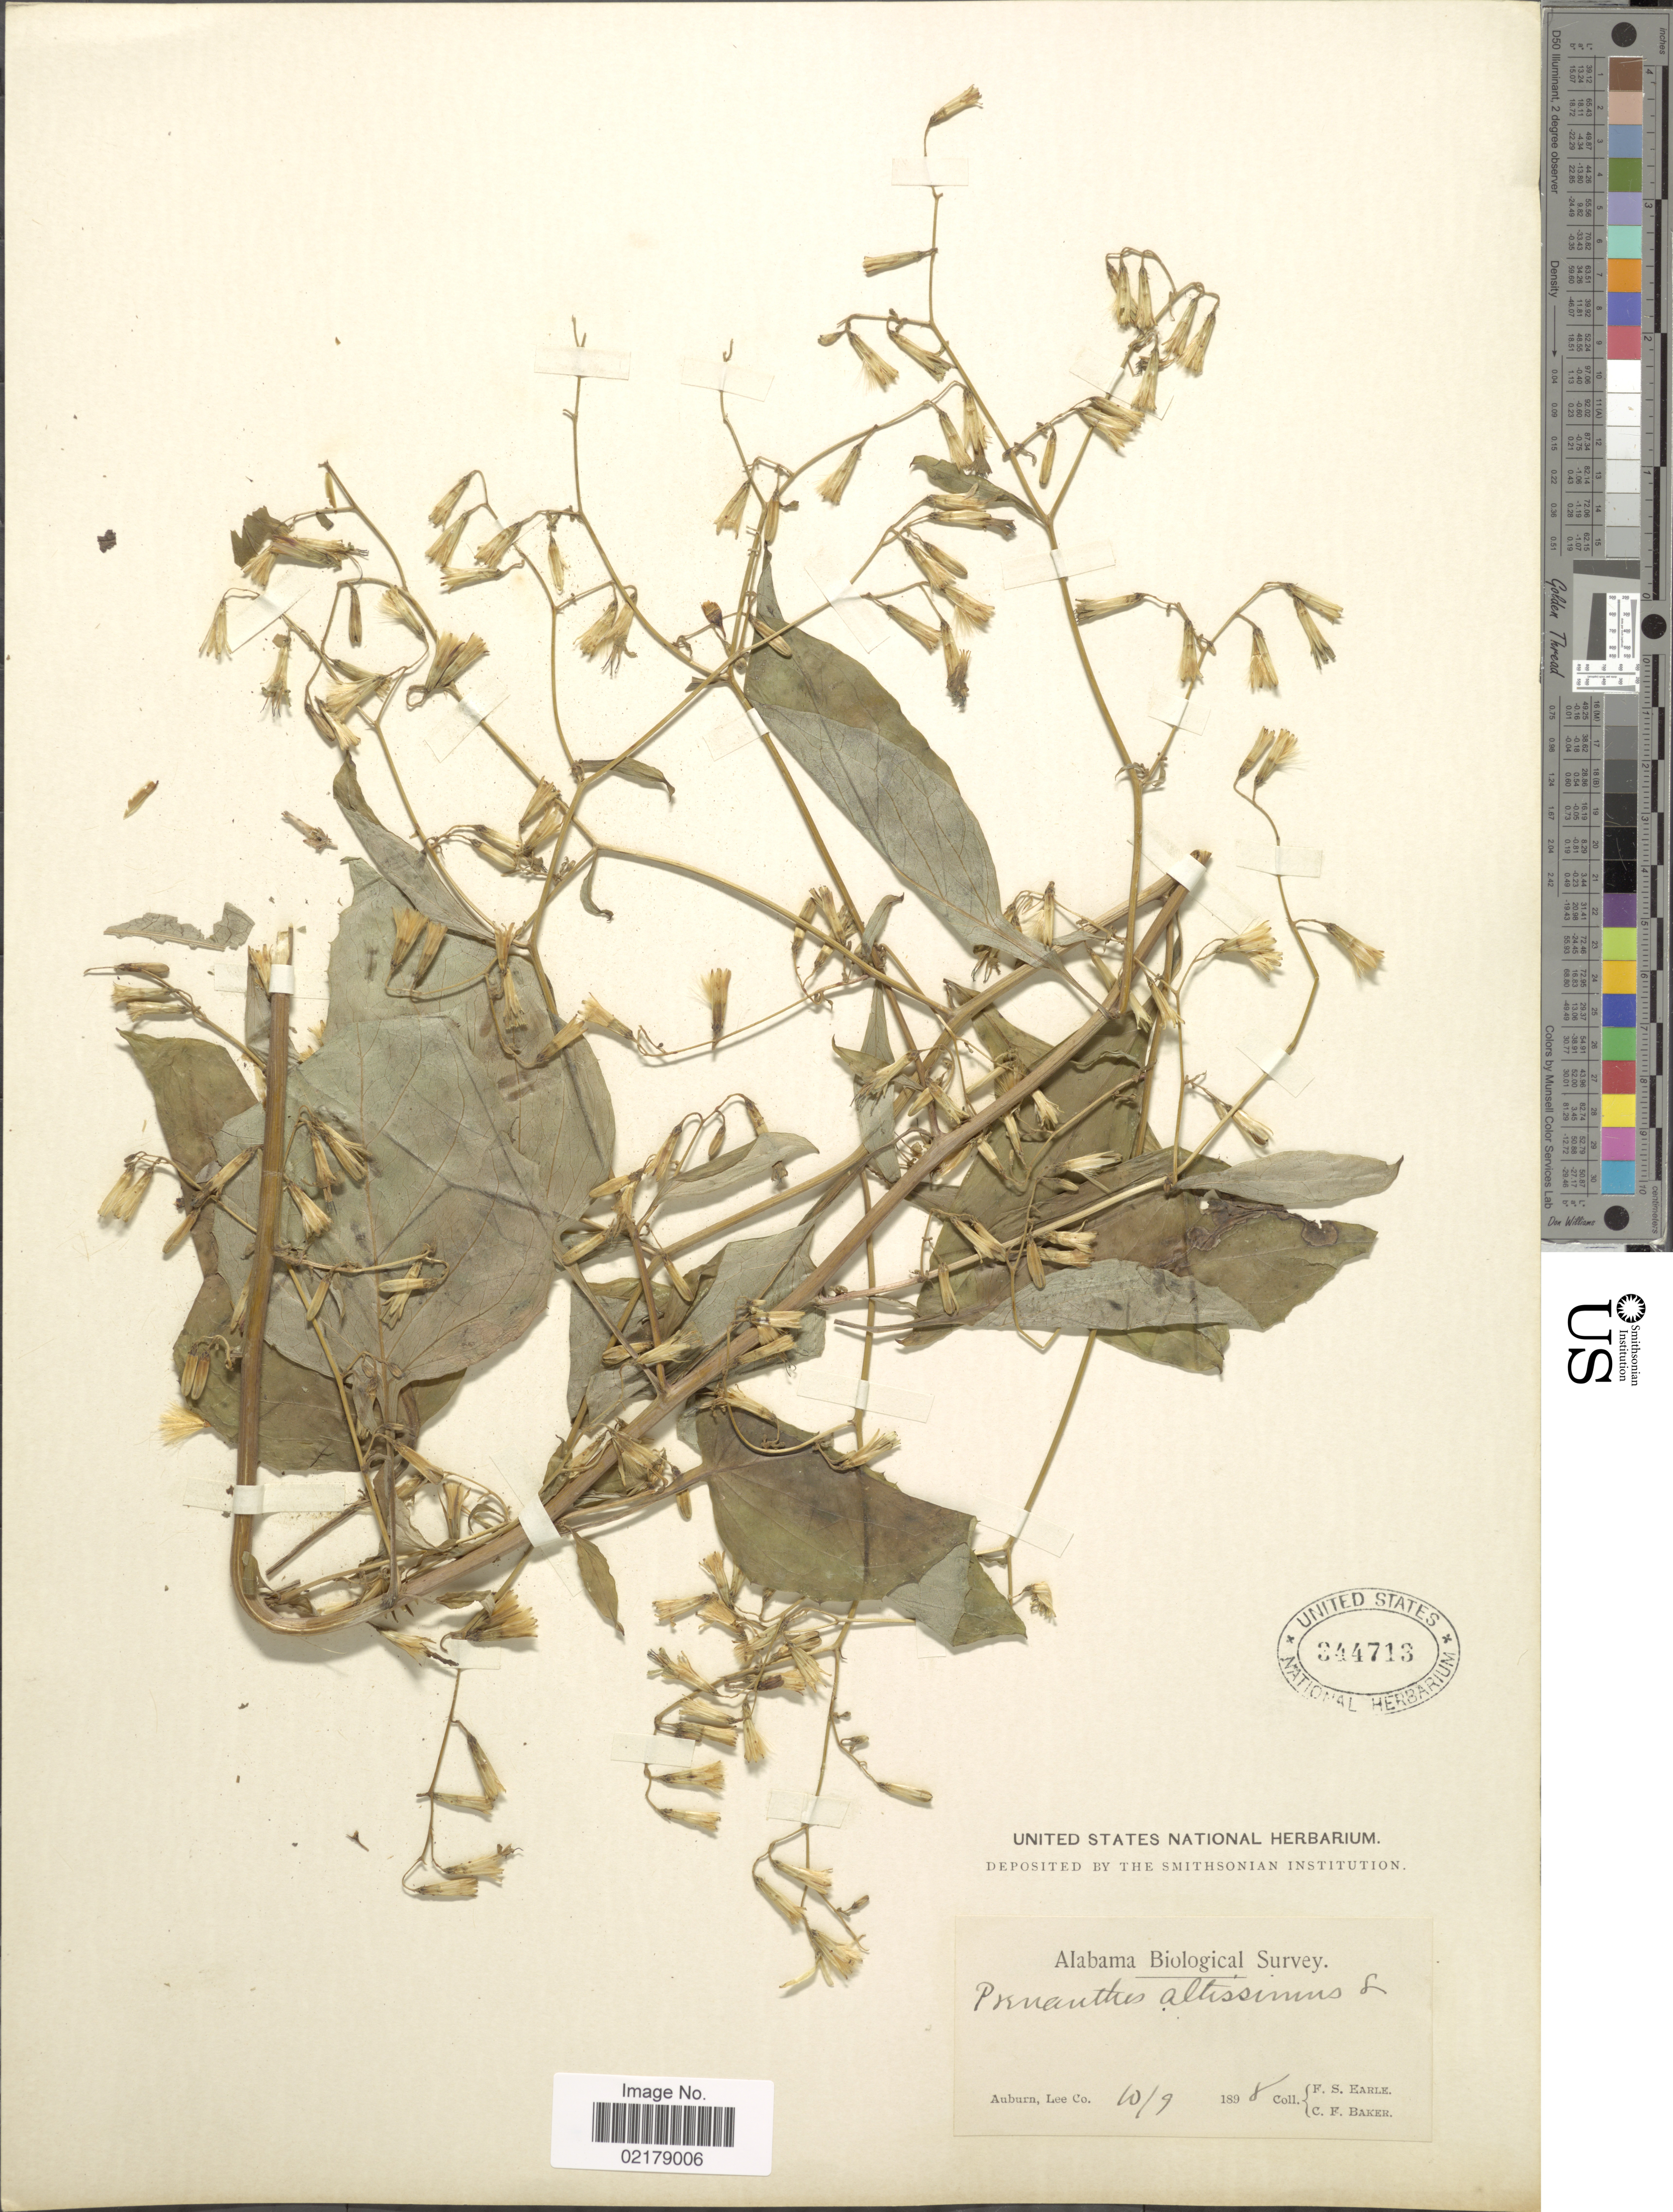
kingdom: Plantae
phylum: Tracheophyta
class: Magnoliopsida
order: Asterales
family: Asteraceae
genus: Nabalus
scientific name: Nabalus altissimus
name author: (L.) Hook.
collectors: F. S. Earle & C. F. Baker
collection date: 1898-09-10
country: United States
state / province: Alabama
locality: Auburn, Lee Co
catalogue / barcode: US 344713